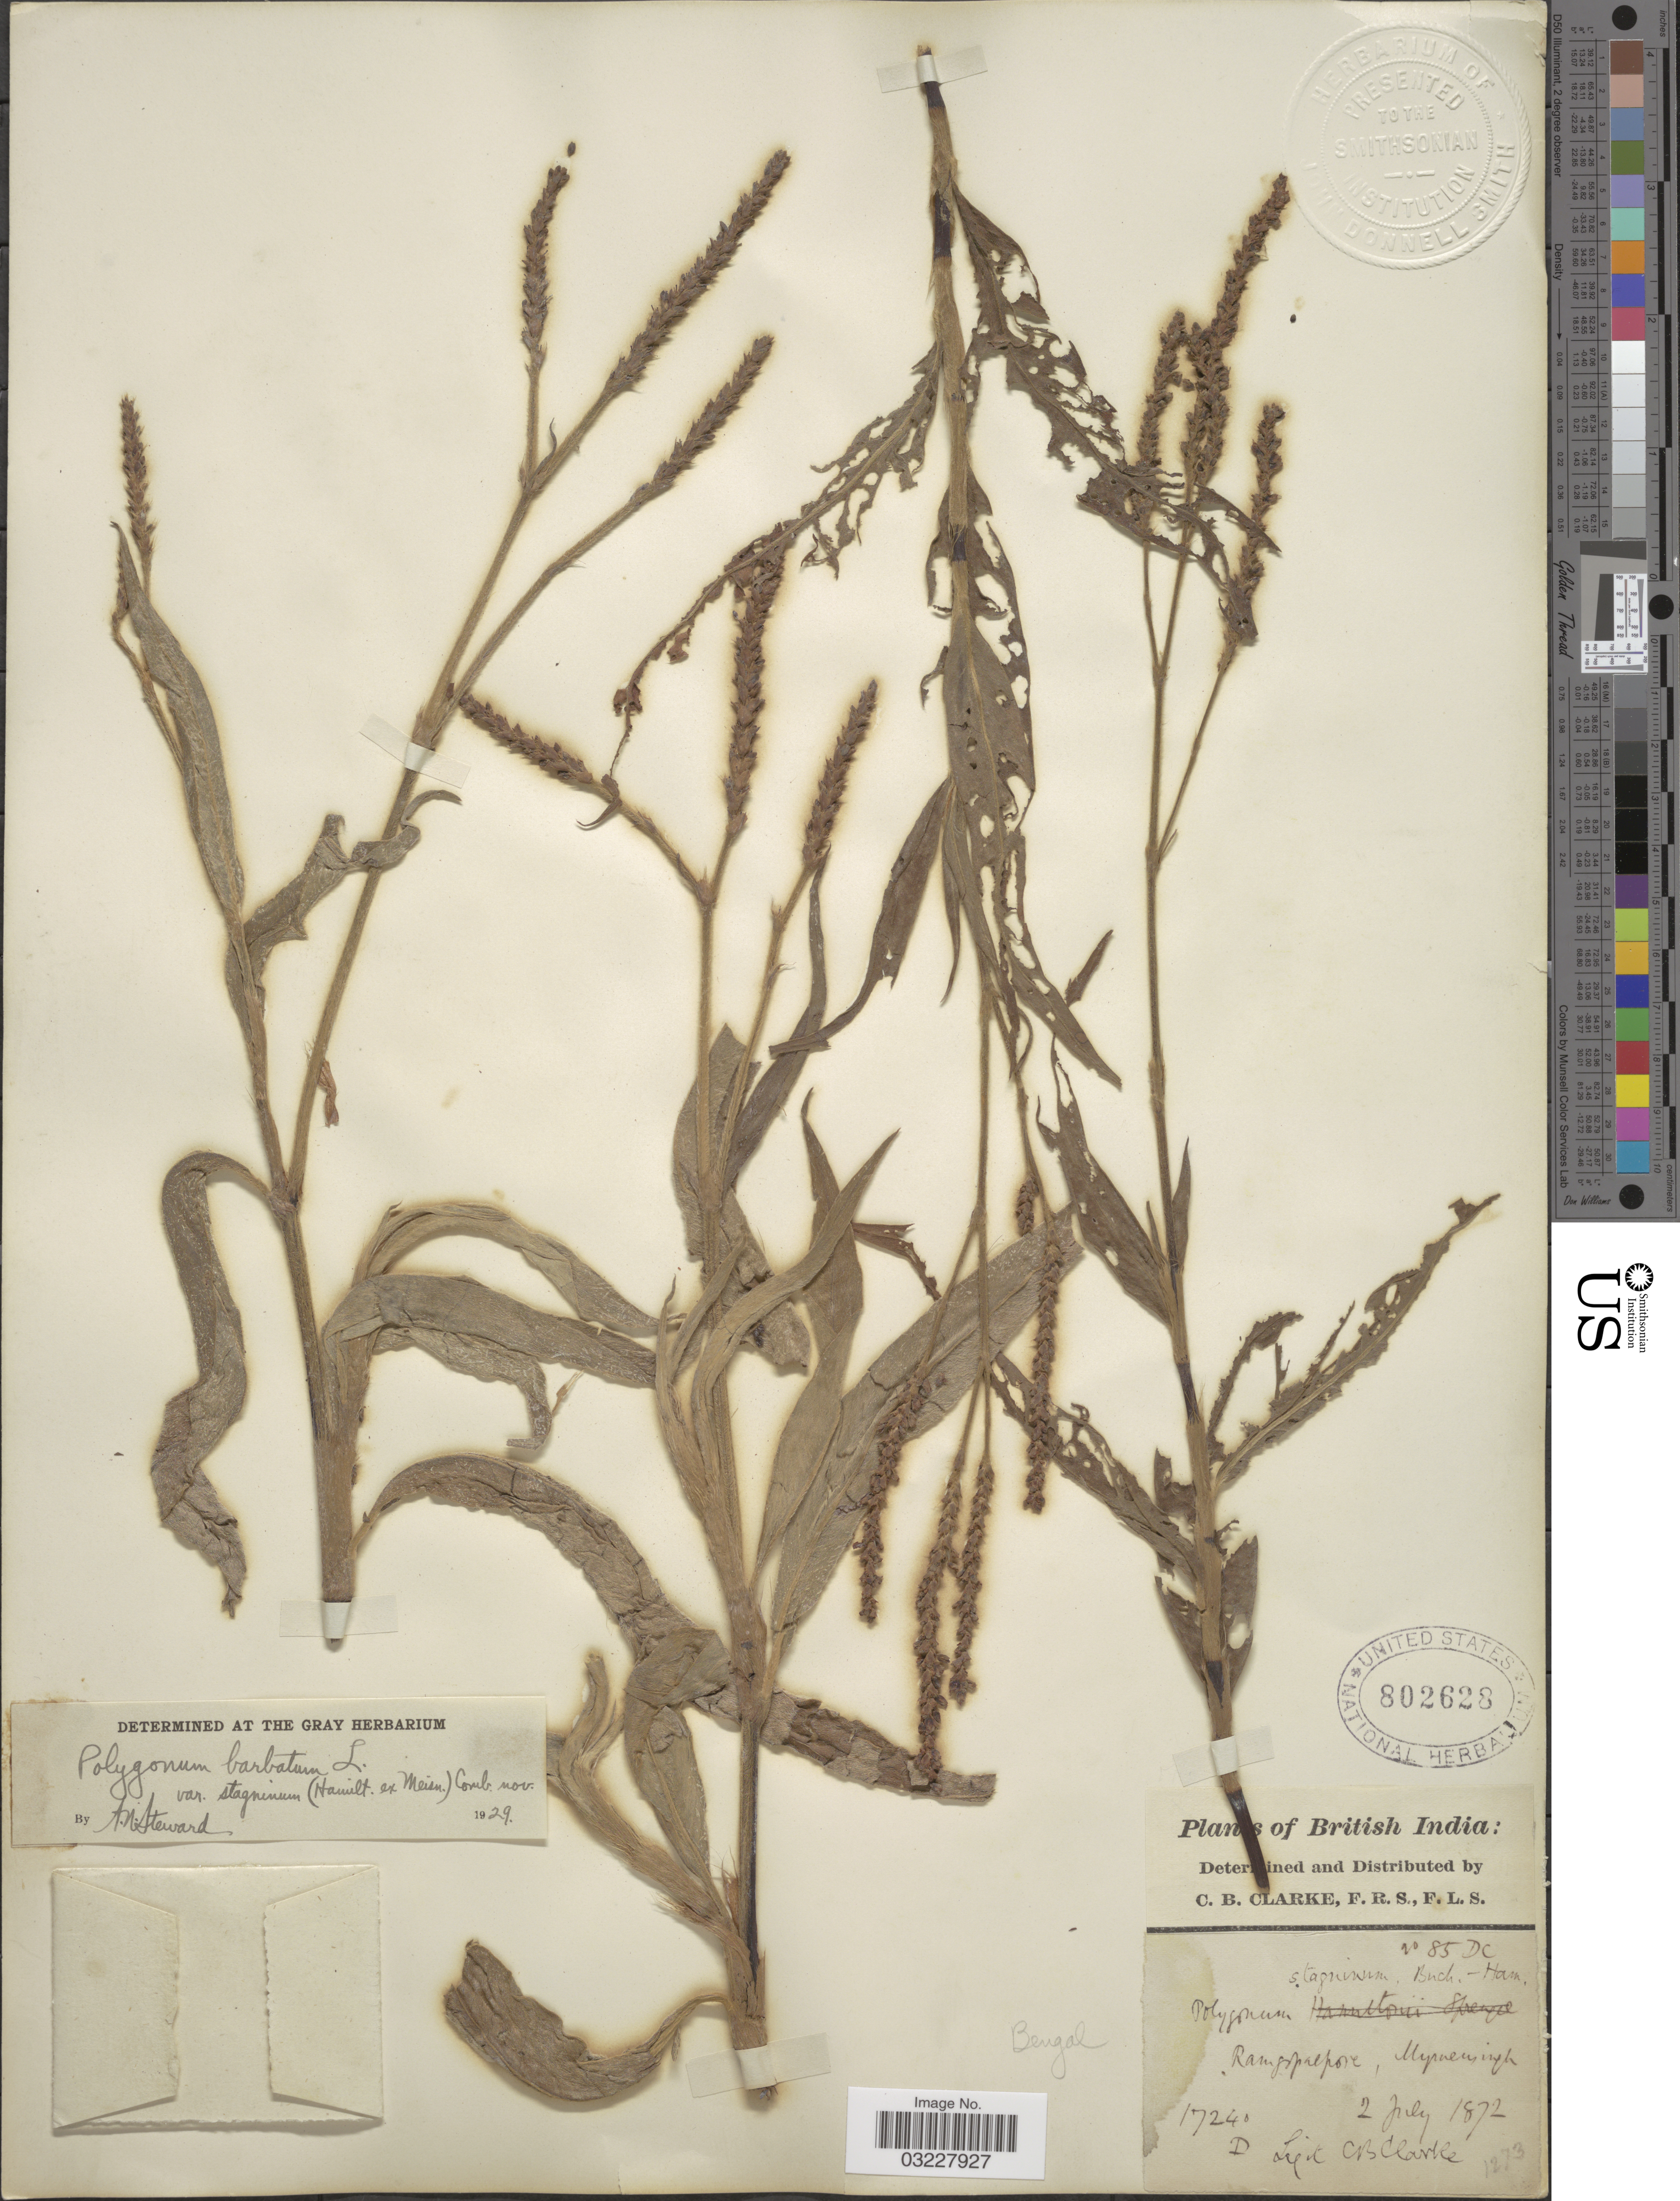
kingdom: Plantae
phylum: Tracheophyta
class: Magnoliopsida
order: Caryophyllales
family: Polygonaceae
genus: Polygonum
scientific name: Polygonum barbatum var. stagninum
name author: (Buch.-Ham. ex Meisn.) Steward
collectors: C. B. Clarke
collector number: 17240D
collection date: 1872-07-02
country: India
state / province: West Bengal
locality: Bengal. British India. Ramgopalpore, Mymensingh.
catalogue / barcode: US 802628